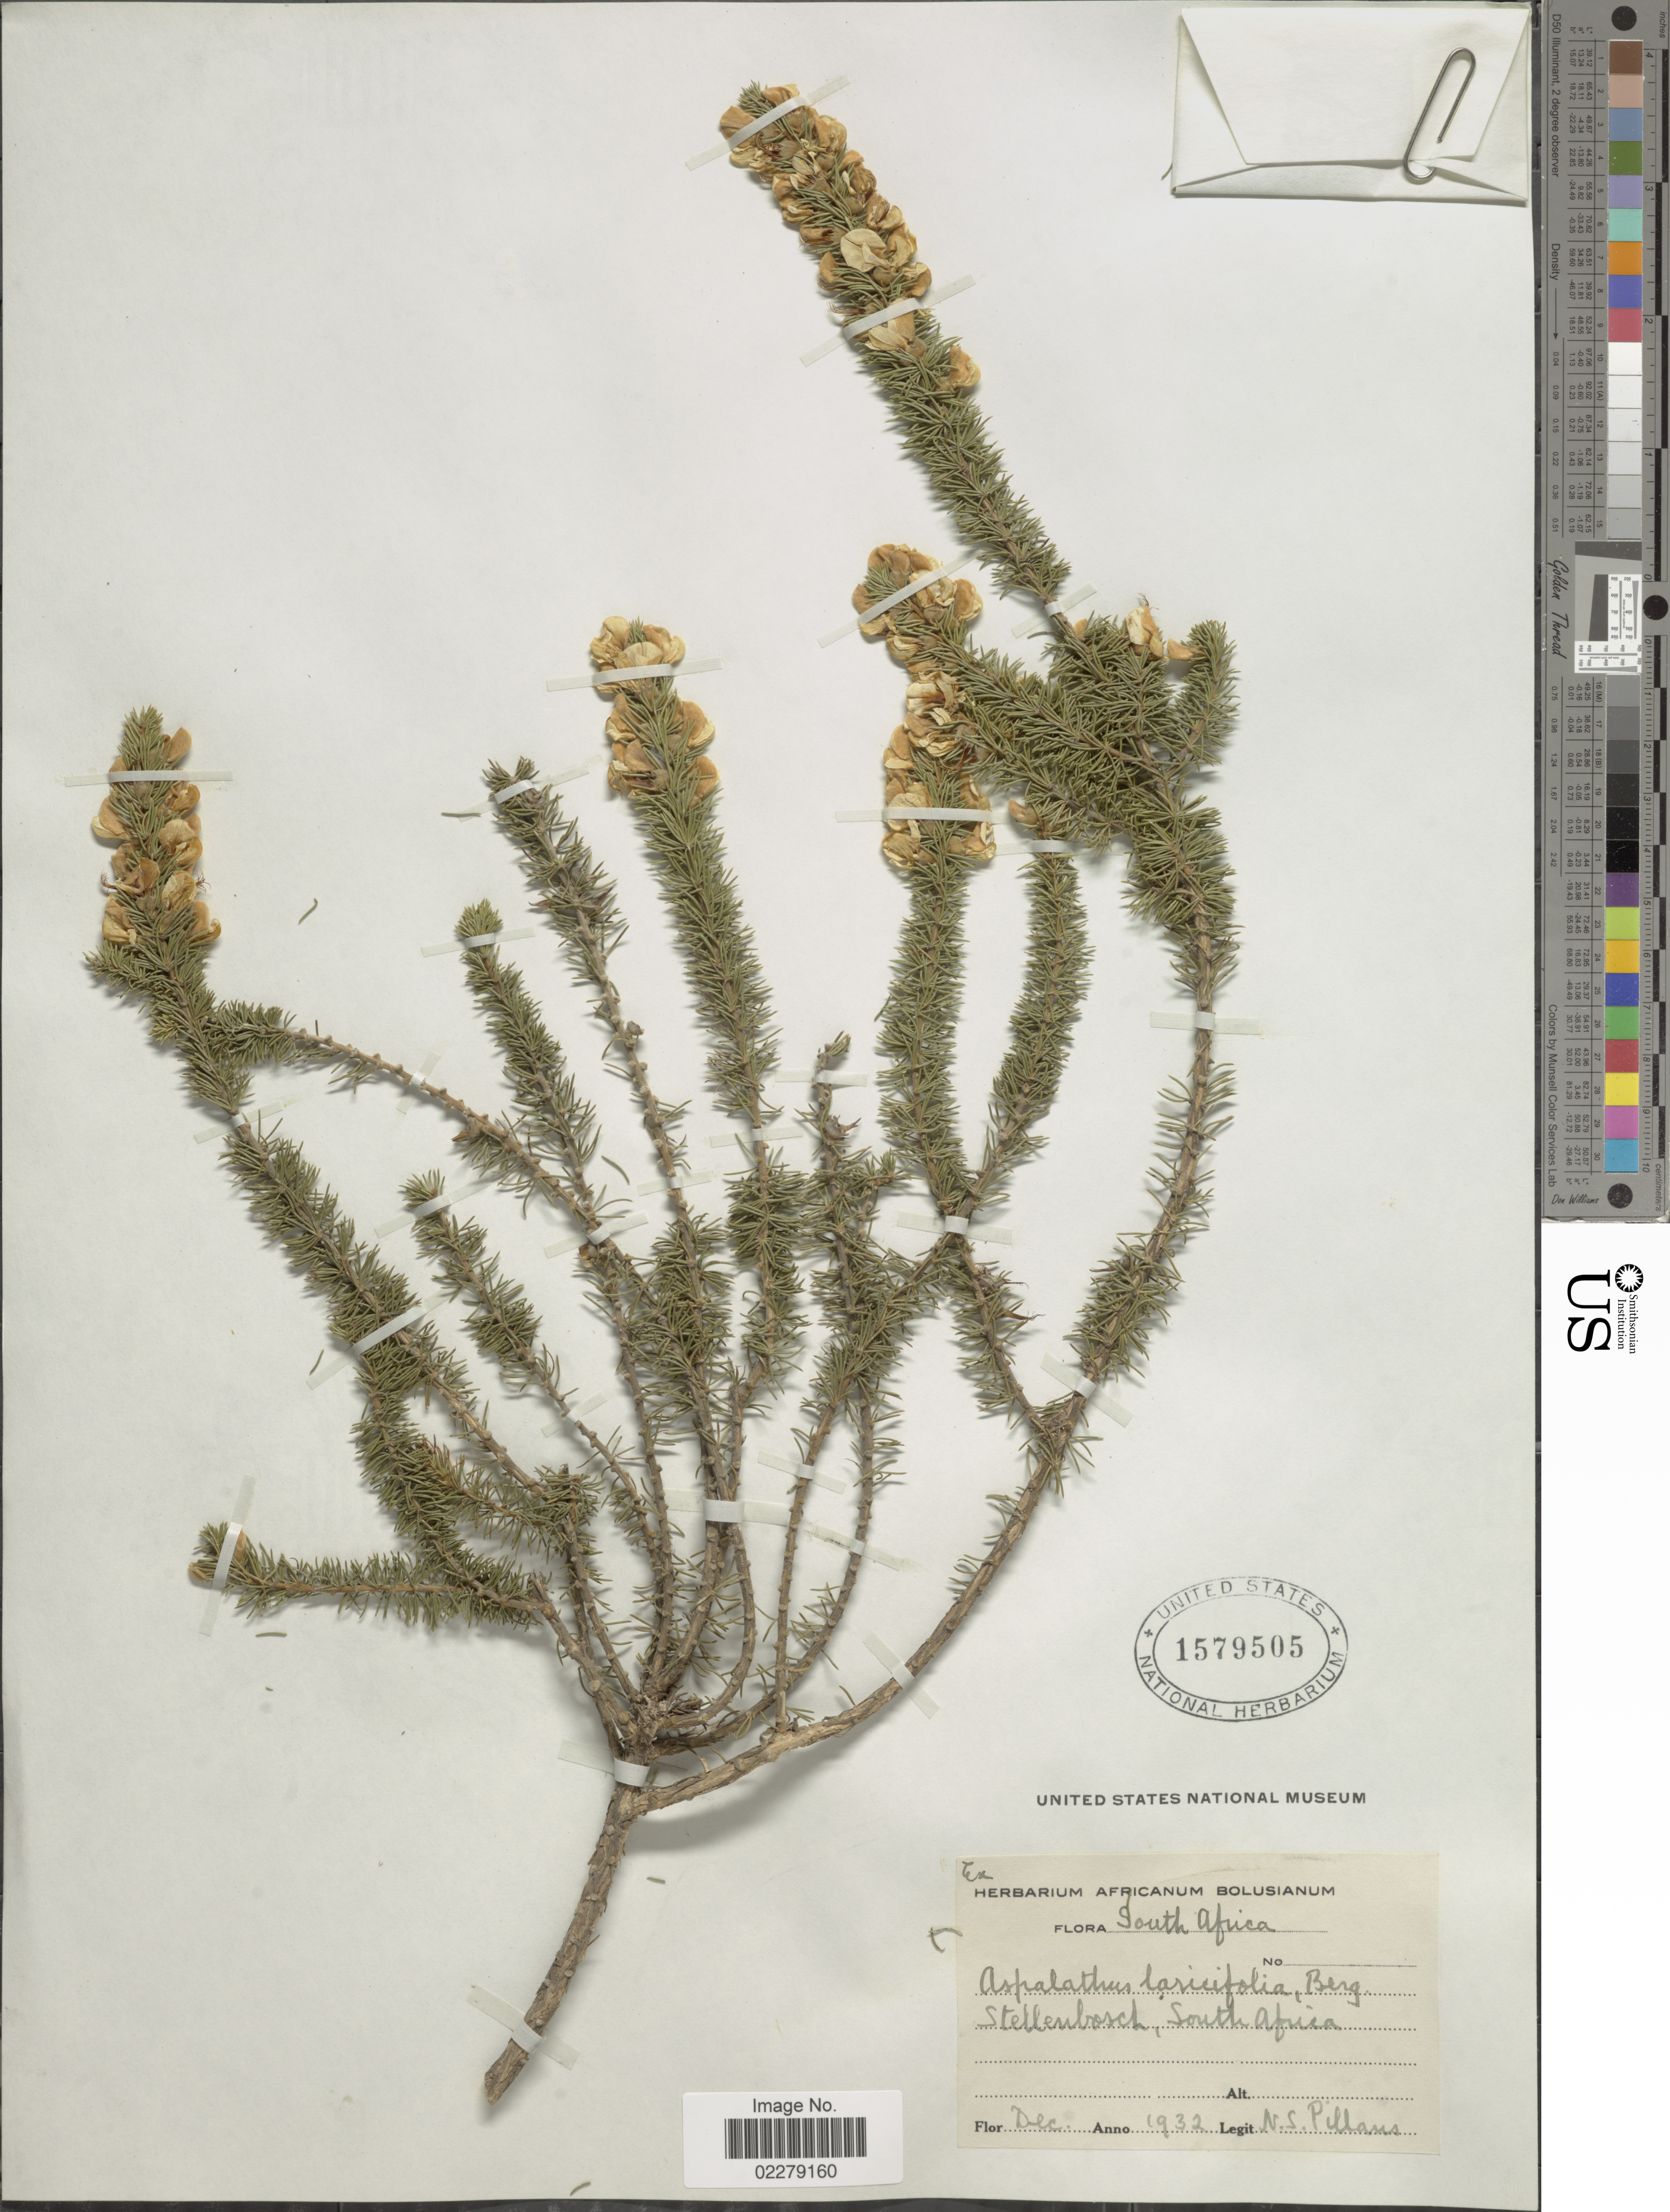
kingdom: Plantae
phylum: Tracheophyta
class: Magnoliopsida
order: Fabales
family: Fabaceae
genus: Aspalathus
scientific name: Aspalathus laricifolia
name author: P.J. Bergius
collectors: N. S. Pillans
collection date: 1932-12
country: South Africa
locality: Stellenbosch, South Africa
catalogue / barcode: US 1579505